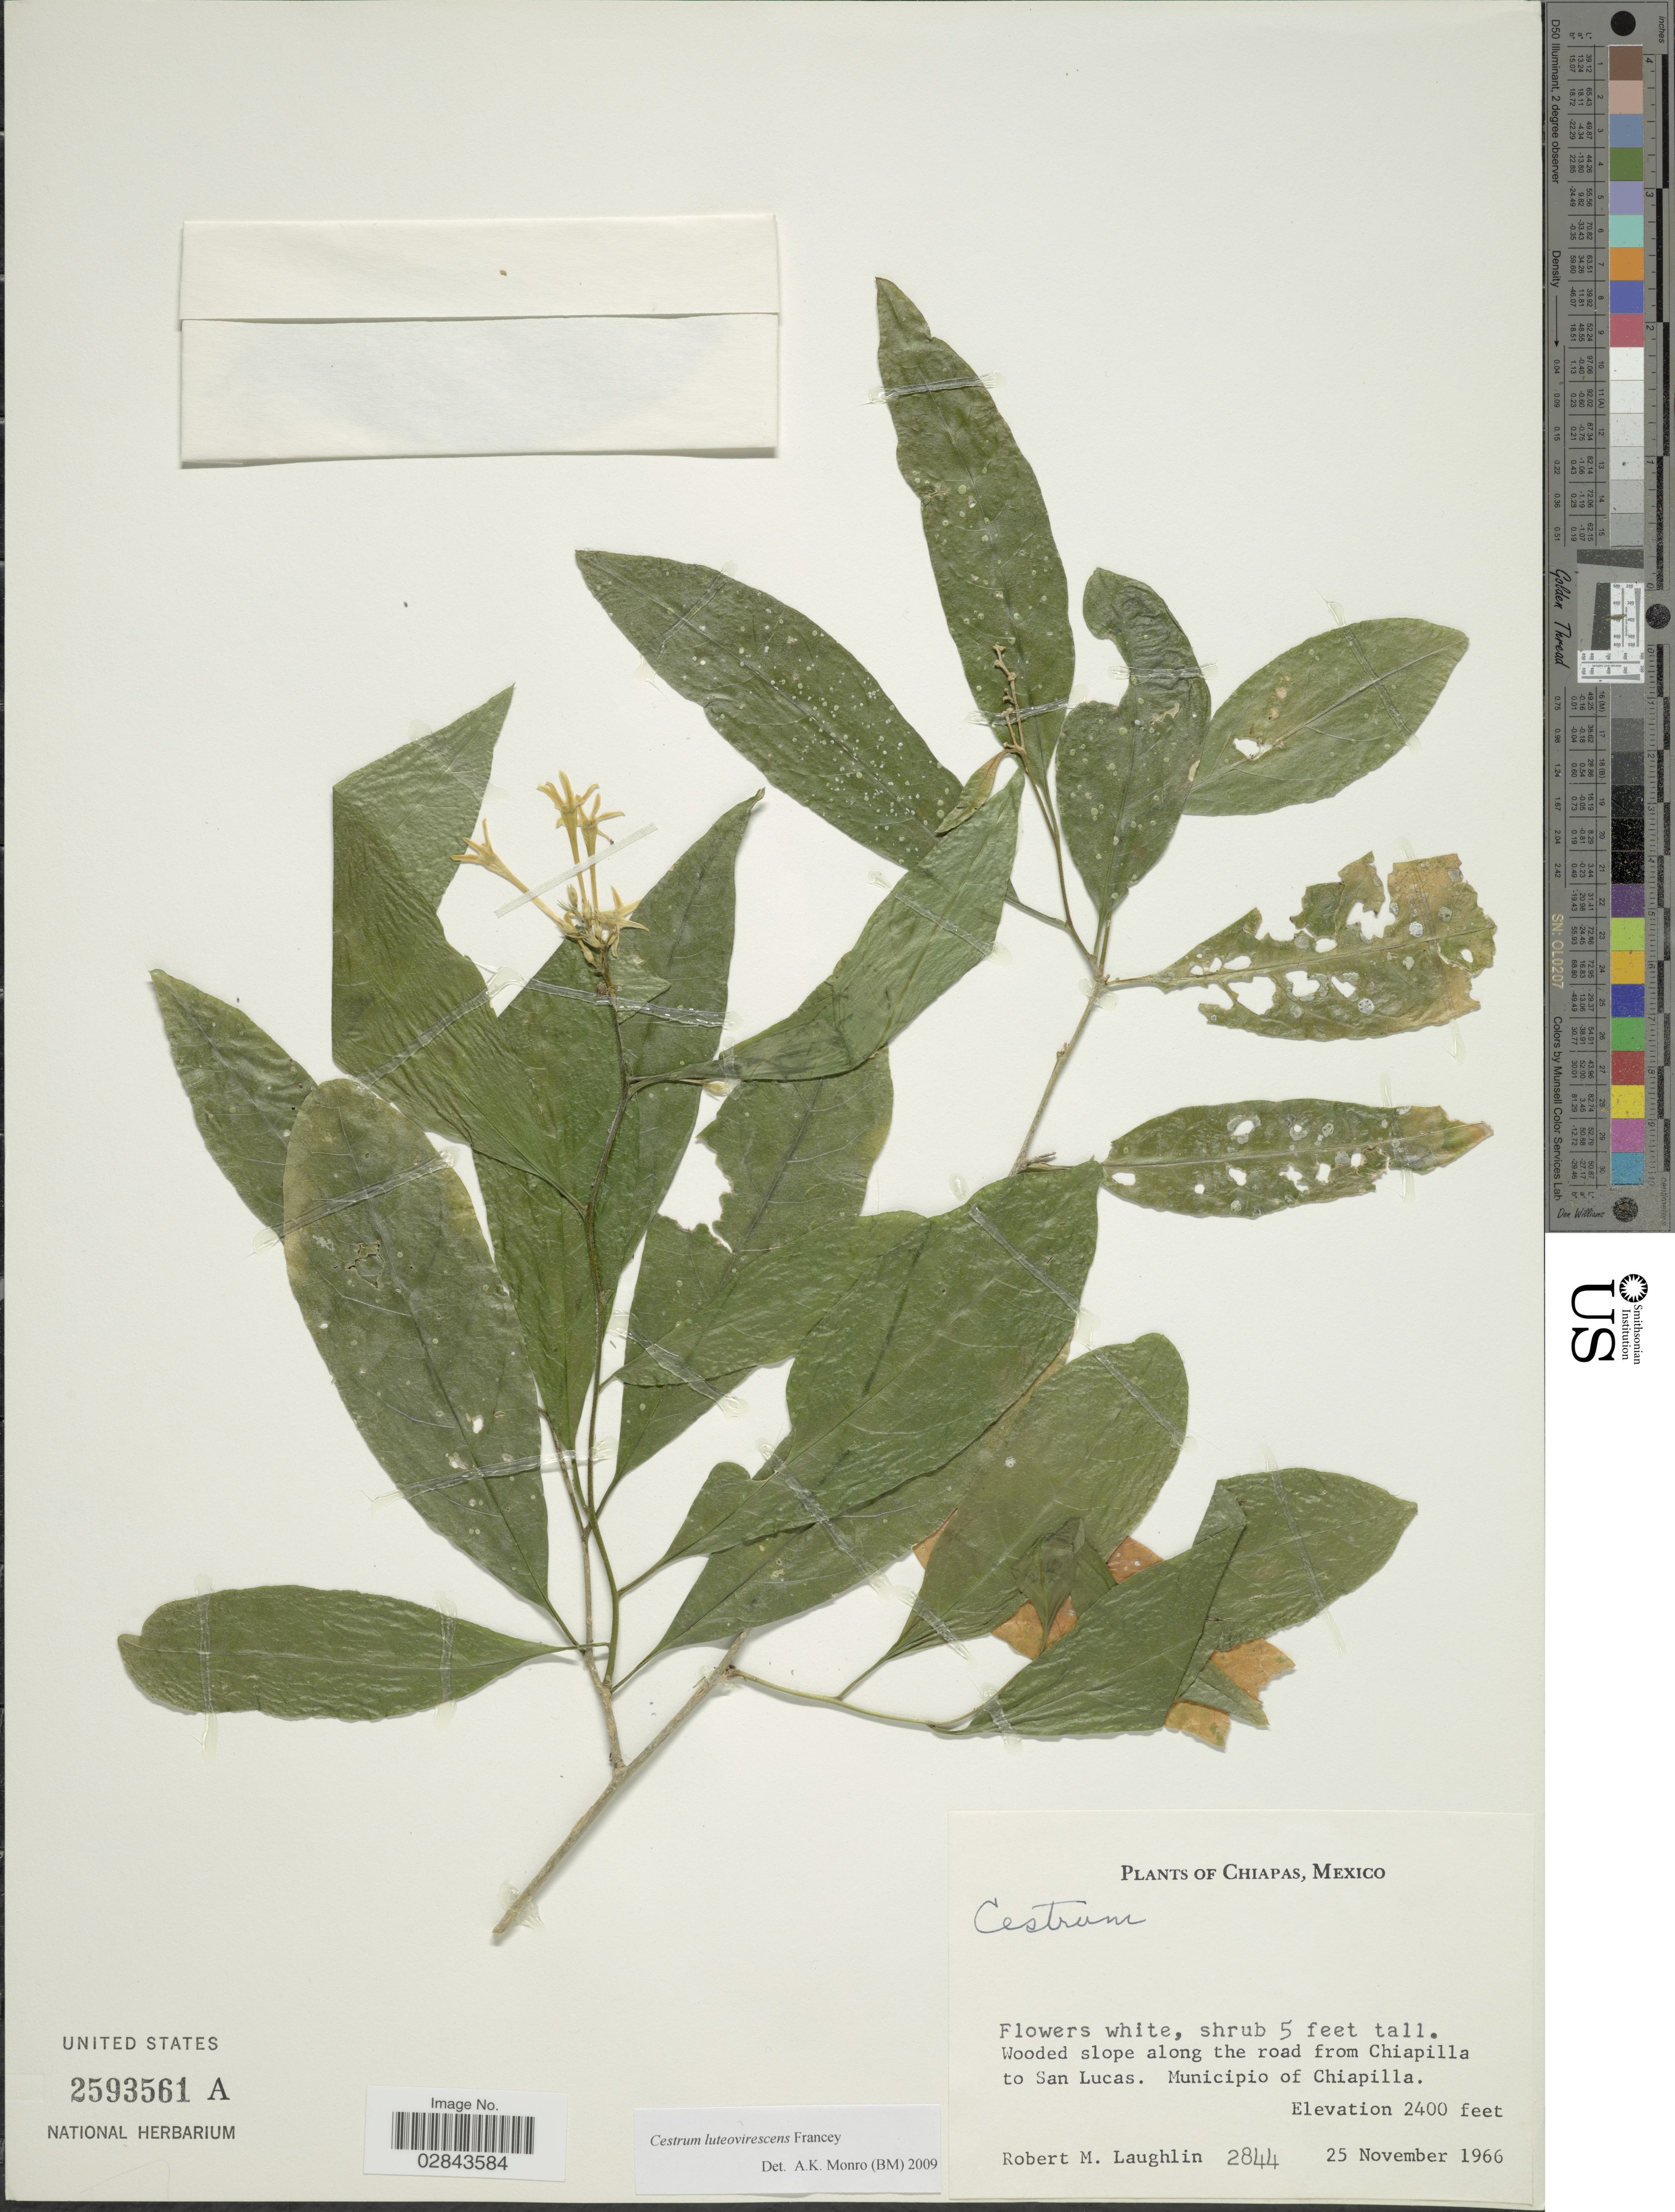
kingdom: Plantae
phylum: Tracheophyta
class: Magnoliopsida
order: Solanales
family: Solanaceae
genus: Cestrum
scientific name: Cestrum luteo-virescens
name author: Francey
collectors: R. M. Laughlin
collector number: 2844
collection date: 1966-11-25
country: Mexico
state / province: Chiapas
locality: Wooded slope along the road from Chiapilla to San Lucas. Municipio of Chiapilla.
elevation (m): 732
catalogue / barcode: US 2593561A